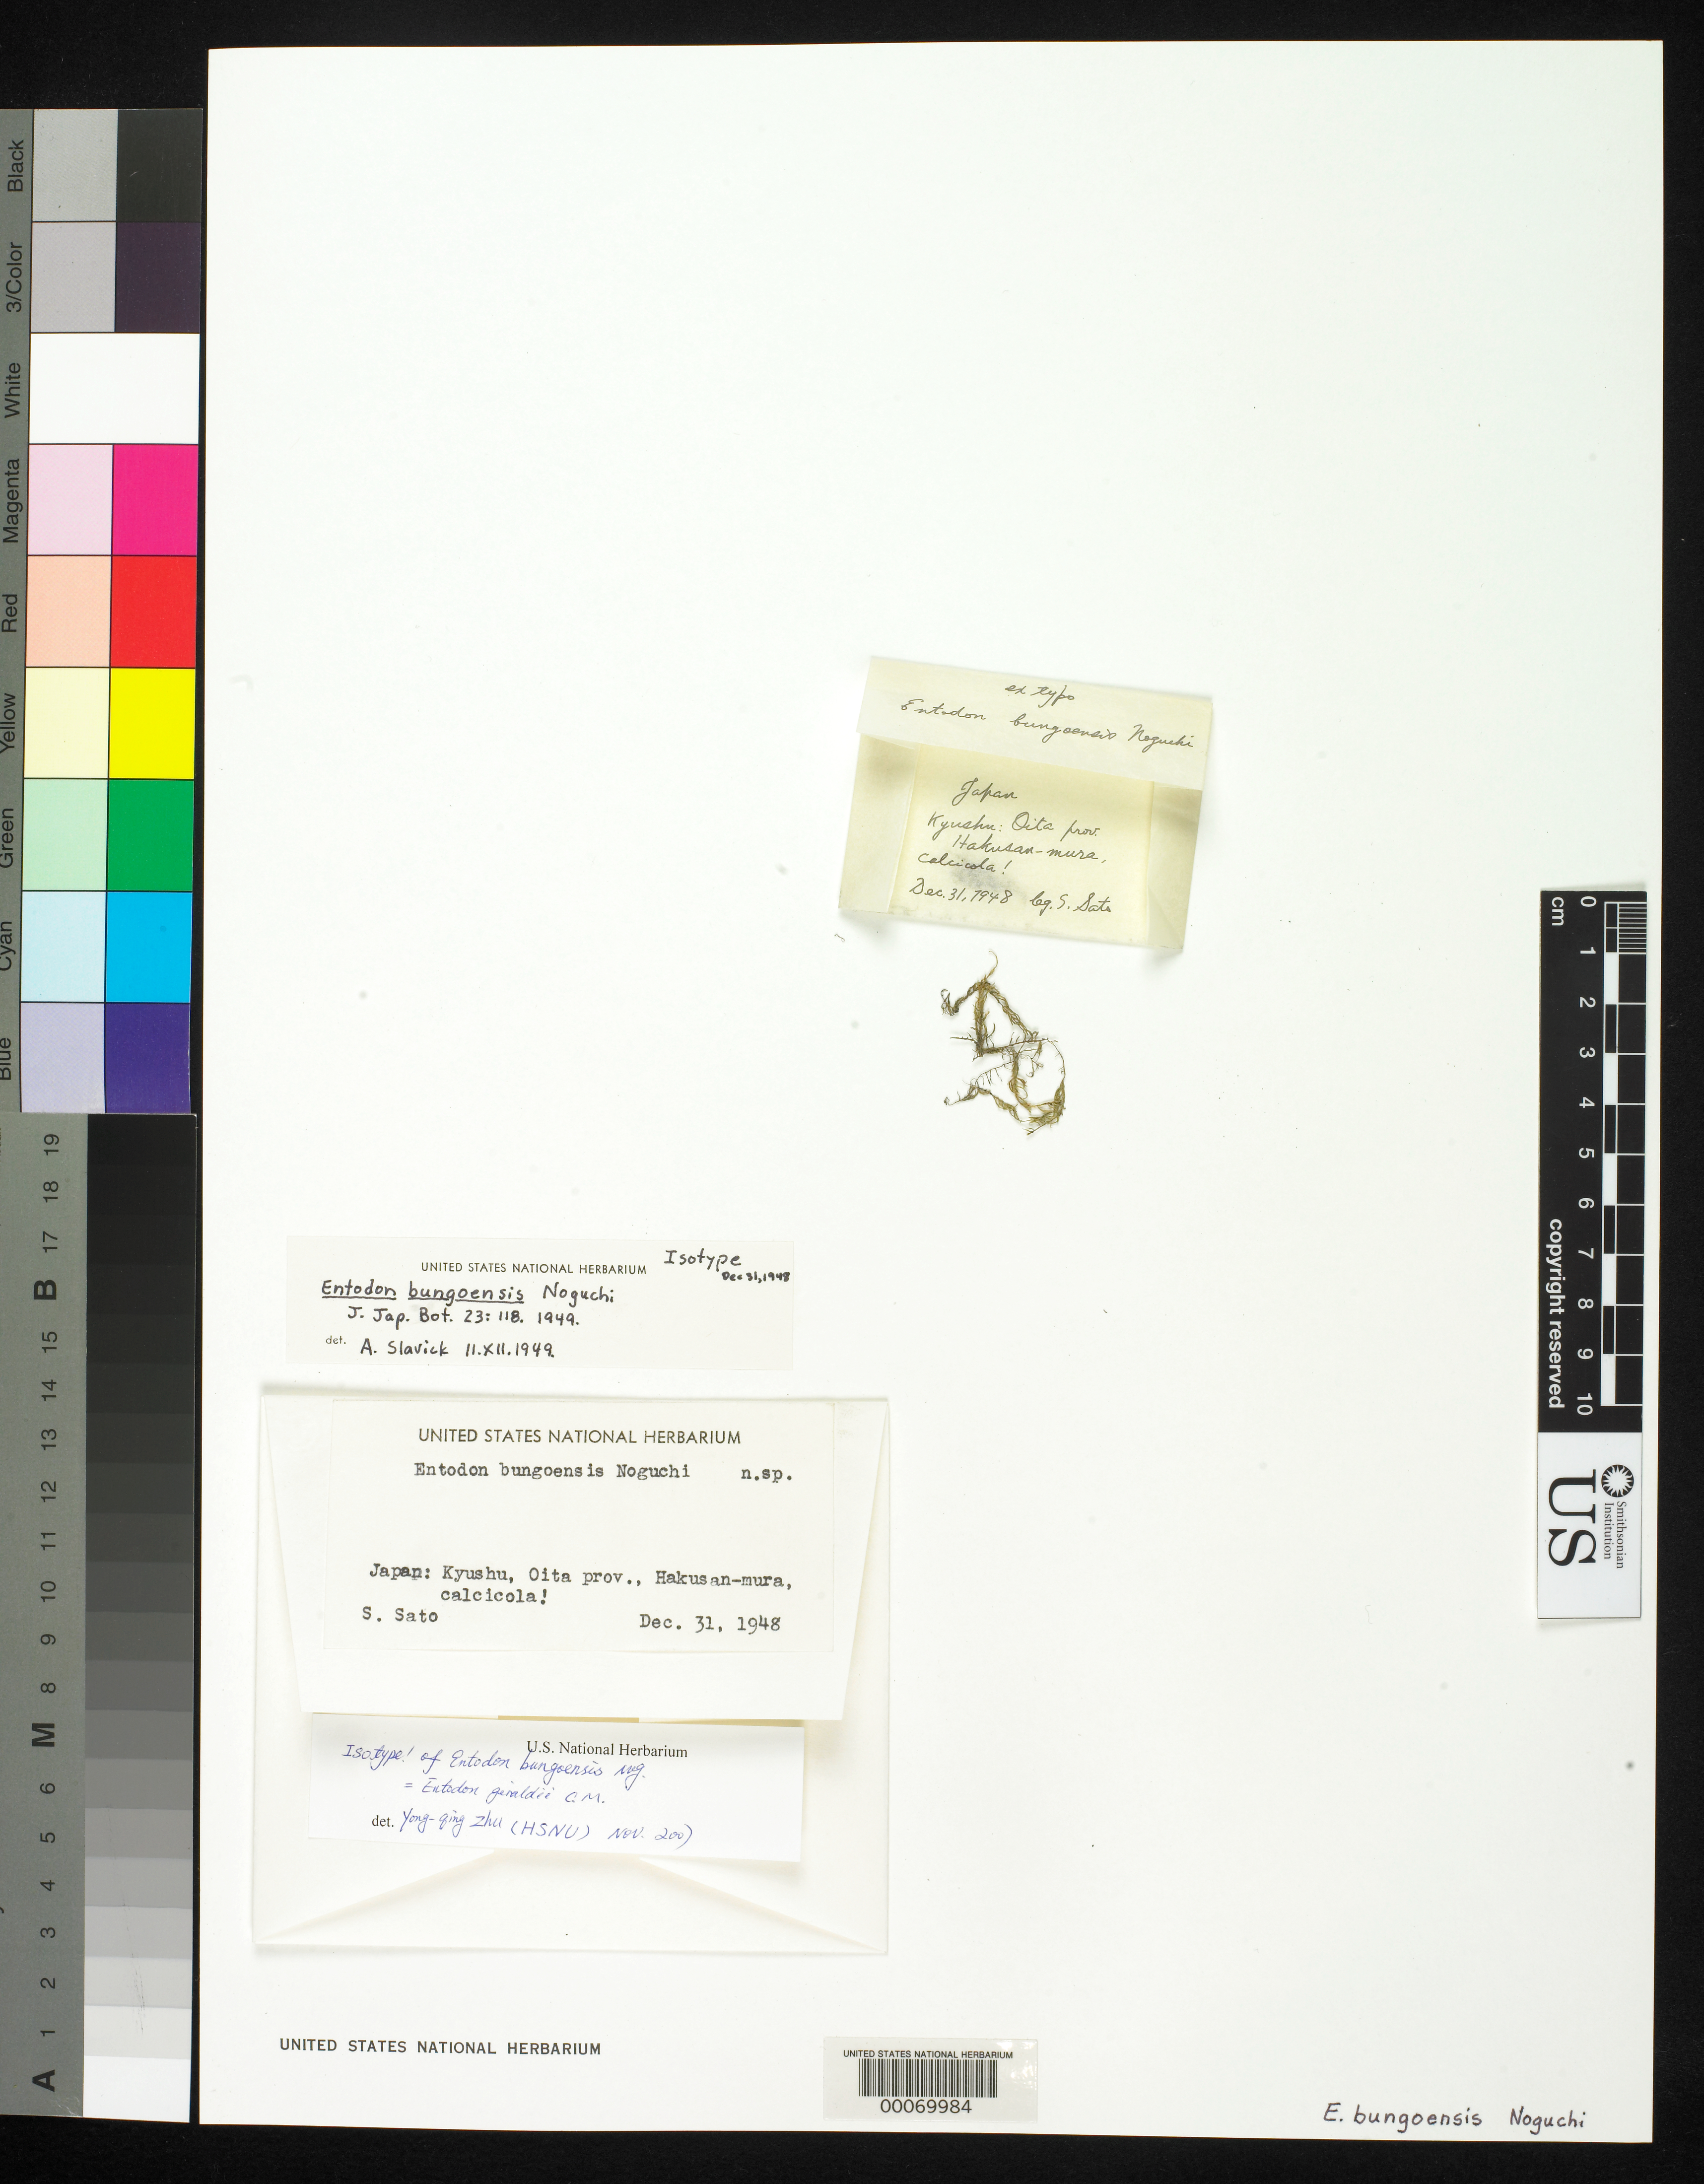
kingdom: Plantae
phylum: Bryophyta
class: Bryopsida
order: Hypnales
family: Entodontaceae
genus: Entodon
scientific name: Entodon bungoensis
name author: Nog.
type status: Isotype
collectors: S. Sato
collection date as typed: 31 Dec 1948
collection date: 1948-12-31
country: Japan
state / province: Oita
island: Kyushu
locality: Osirotani, Hakusan-mura.